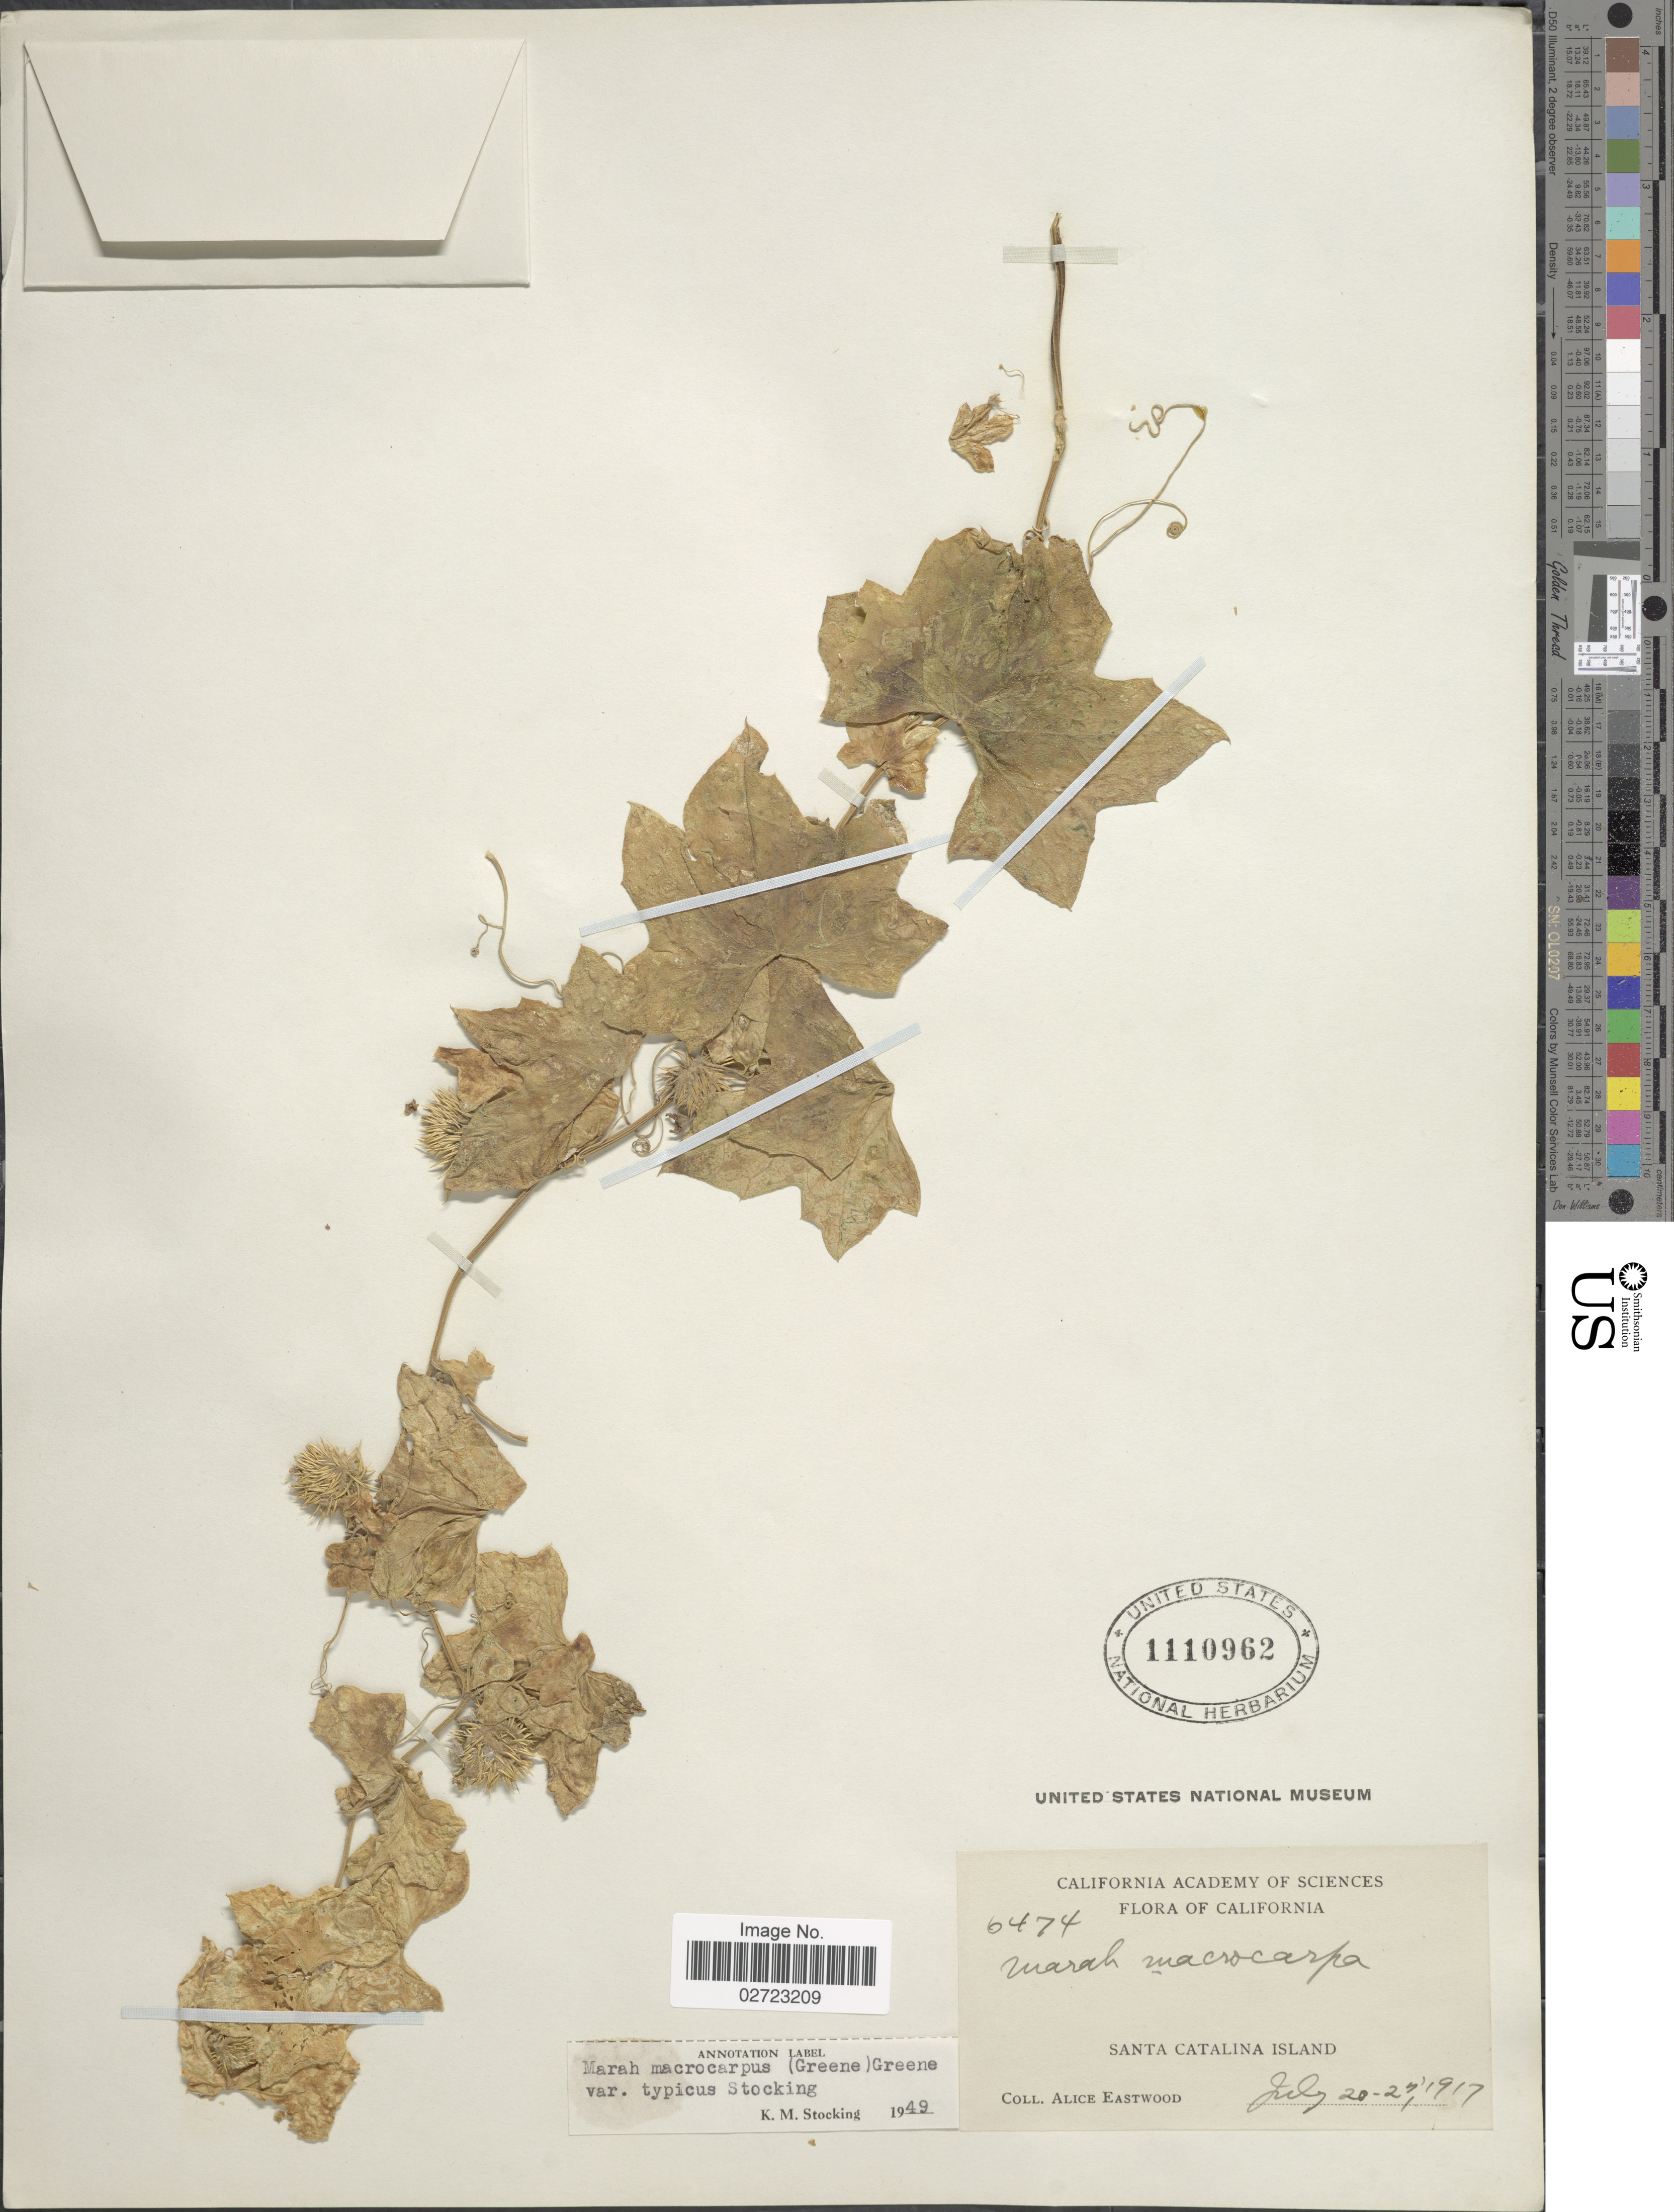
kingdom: Plantae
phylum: Tracheophyta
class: Magnoliopsida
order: Cucurbitales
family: Cucurbitaceae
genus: Marah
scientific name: Marah macrocarpa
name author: (Greene) Greene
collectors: A. Eastwood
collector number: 6474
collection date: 1917-07-20/1917-07-27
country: United States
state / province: California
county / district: Los Angeles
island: Santa Catalina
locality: Santa Catalina Island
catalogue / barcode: US 1110962